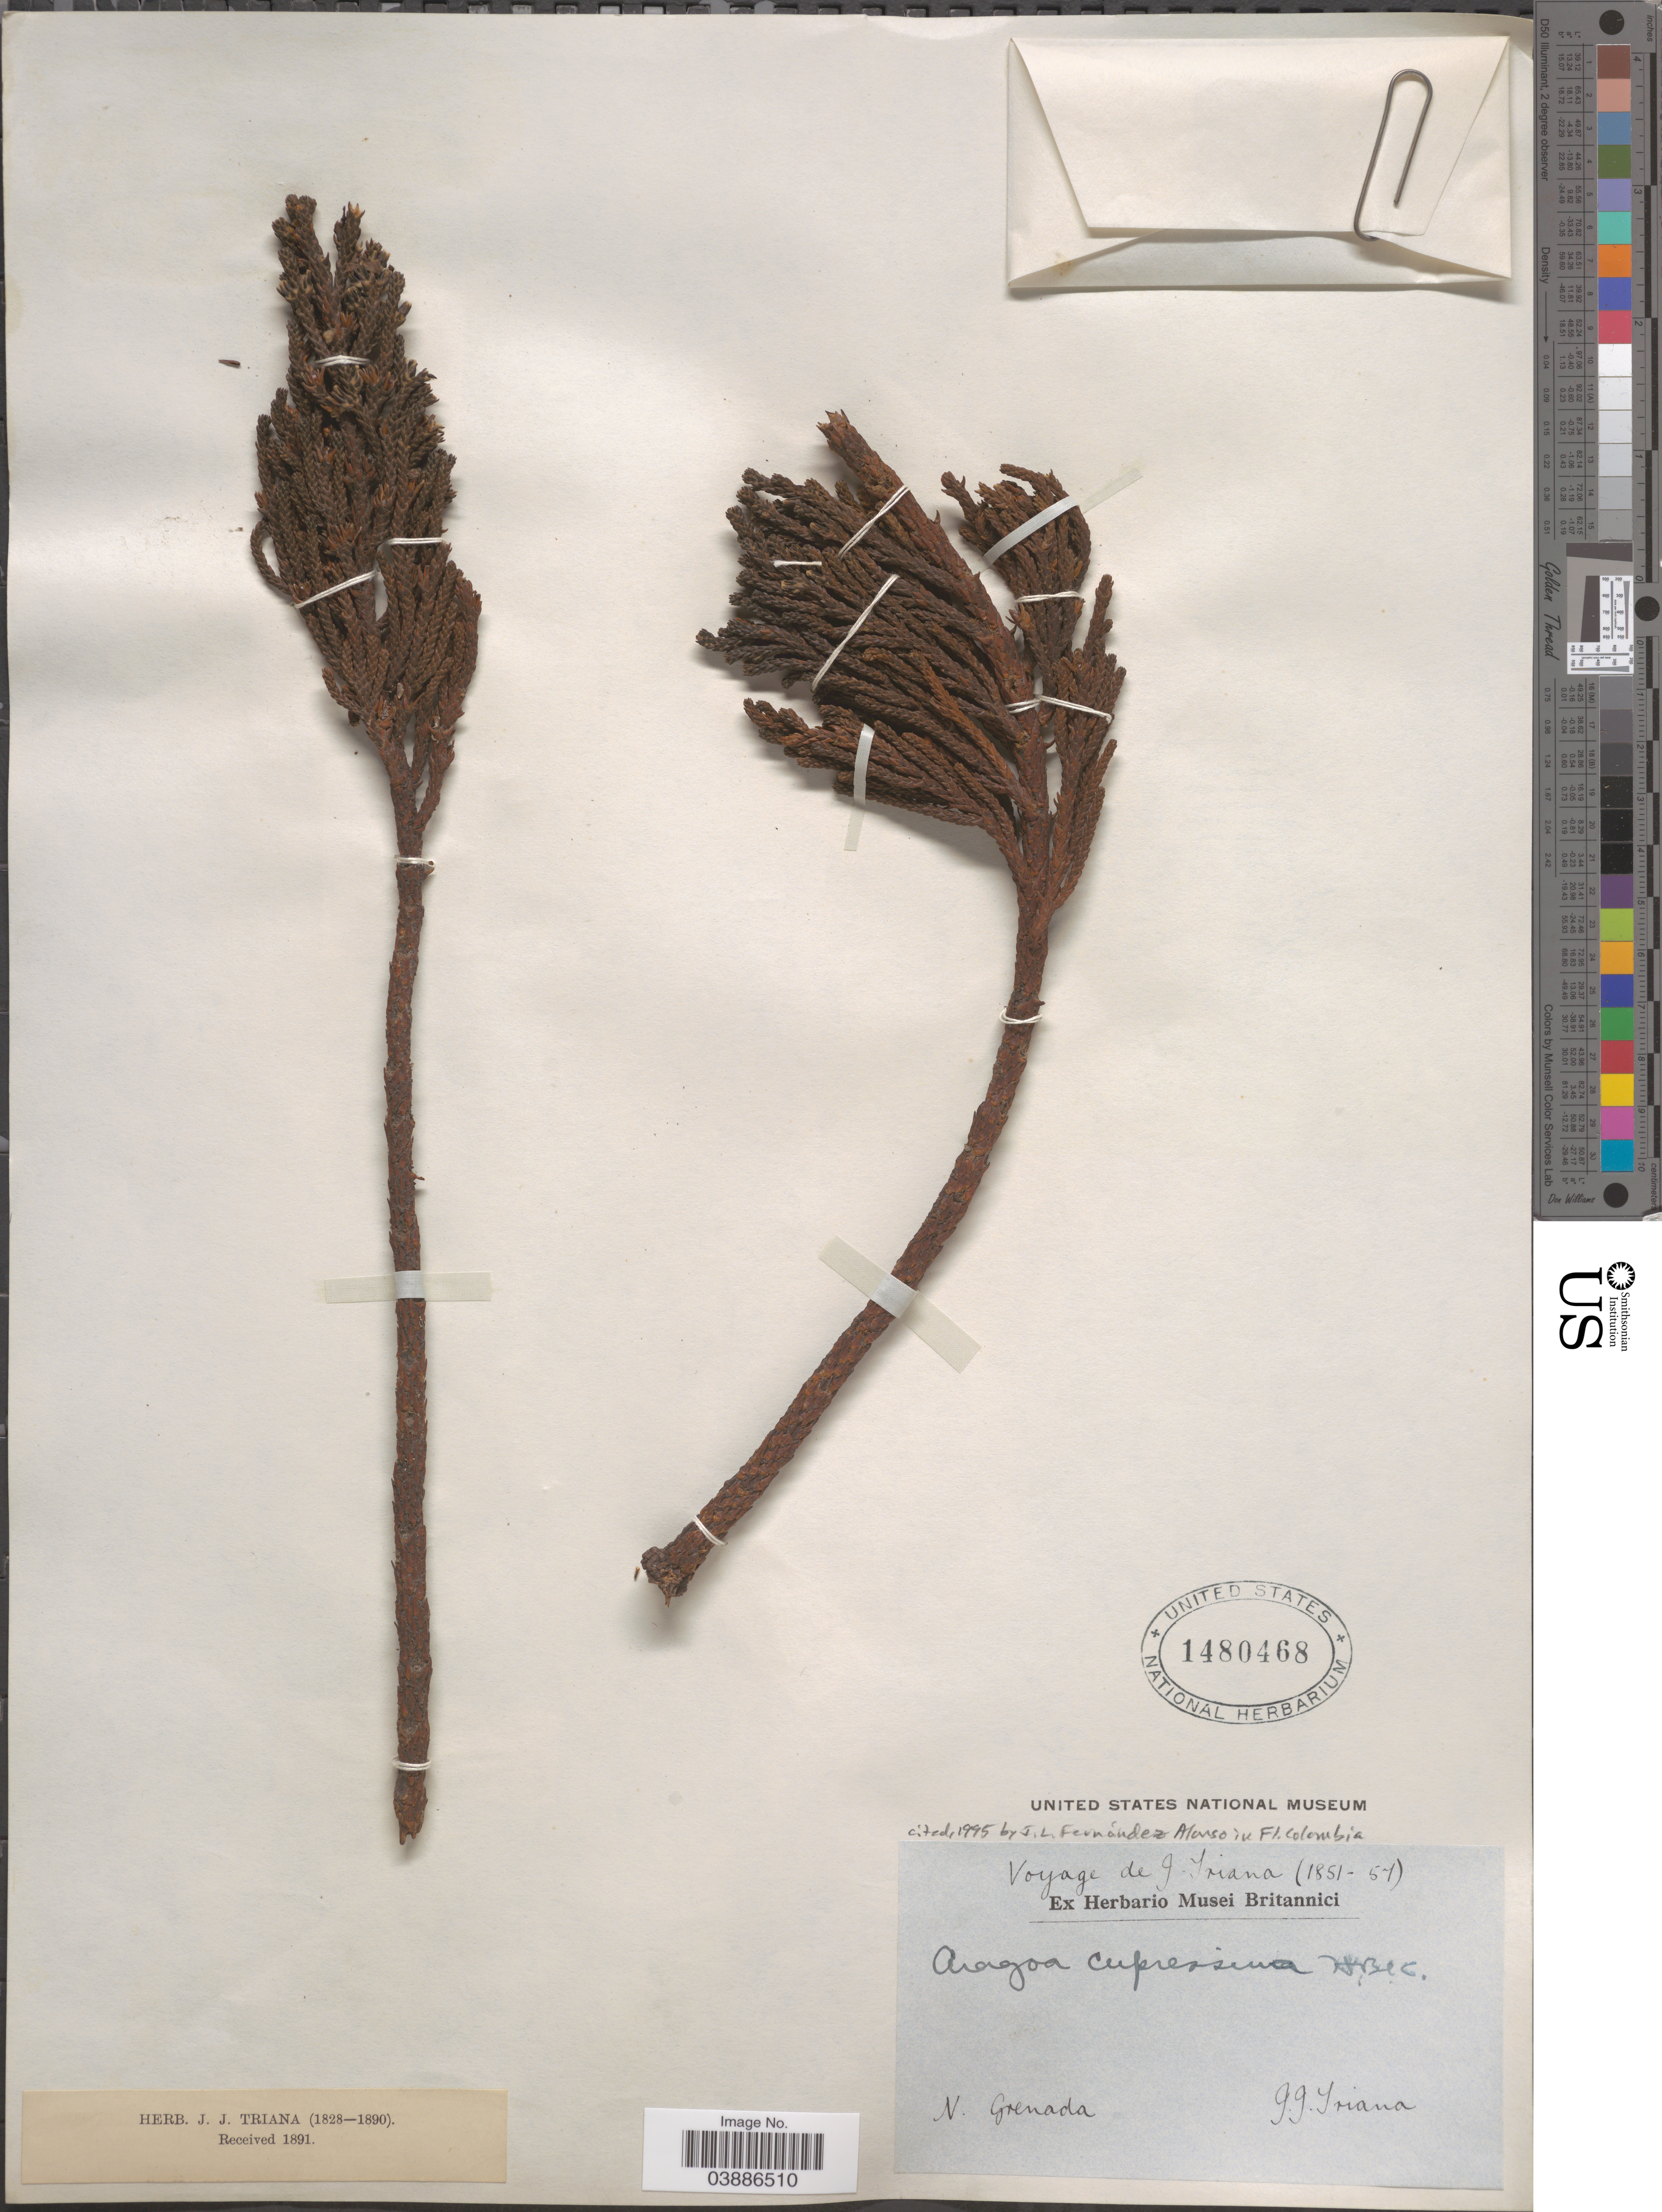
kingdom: Plantae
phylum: Tracheophyta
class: Magnoliopsida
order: Lamiales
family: Plantaginaceae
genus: Aragoa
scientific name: Aragoa cupressina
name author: Kunth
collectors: J. J. Triana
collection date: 1851/1857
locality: N. Grenada.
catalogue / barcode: US 1480468